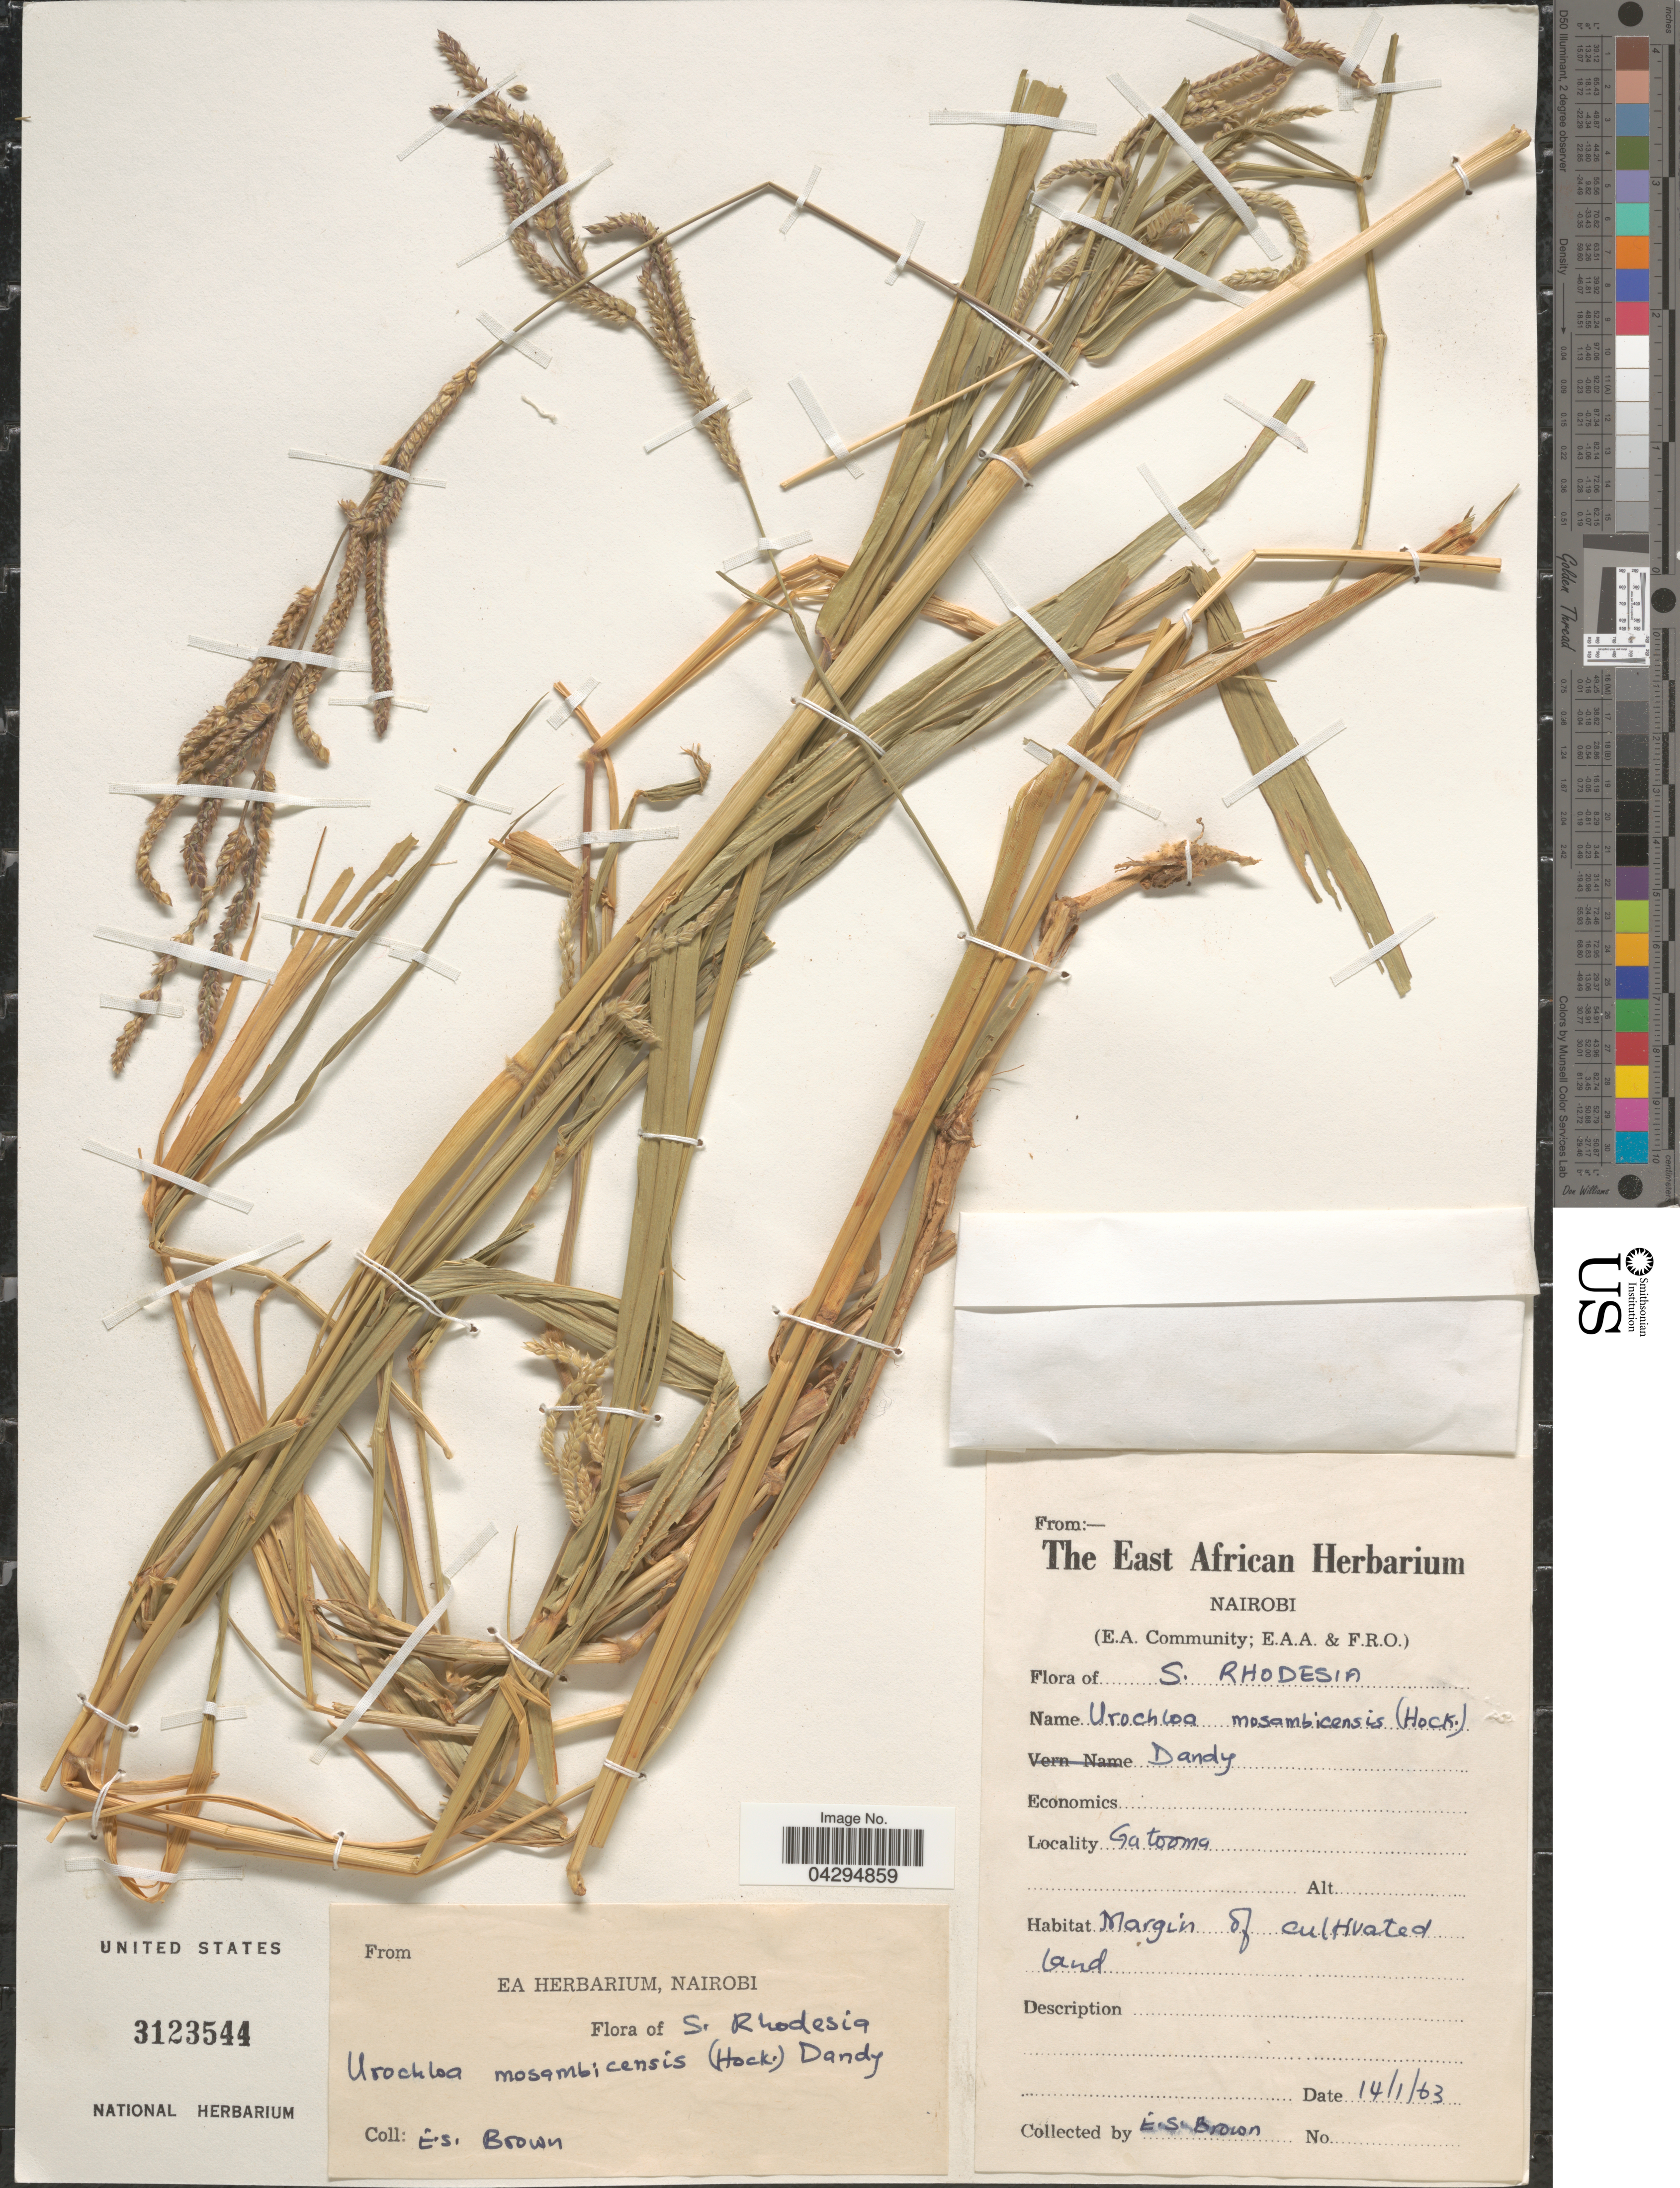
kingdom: Plantae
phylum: Tracheophyta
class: Liliopsida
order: Poales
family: Poaceae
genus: Urochloa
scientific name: Urochloa mosambicensis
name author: (Hack.) Dandy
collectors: E. Brown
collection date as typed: Transcribed d/m/y: 14/1/63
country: Zimbabwe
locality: S. Rhodesia. Gatooma.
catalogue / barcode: US 3123544